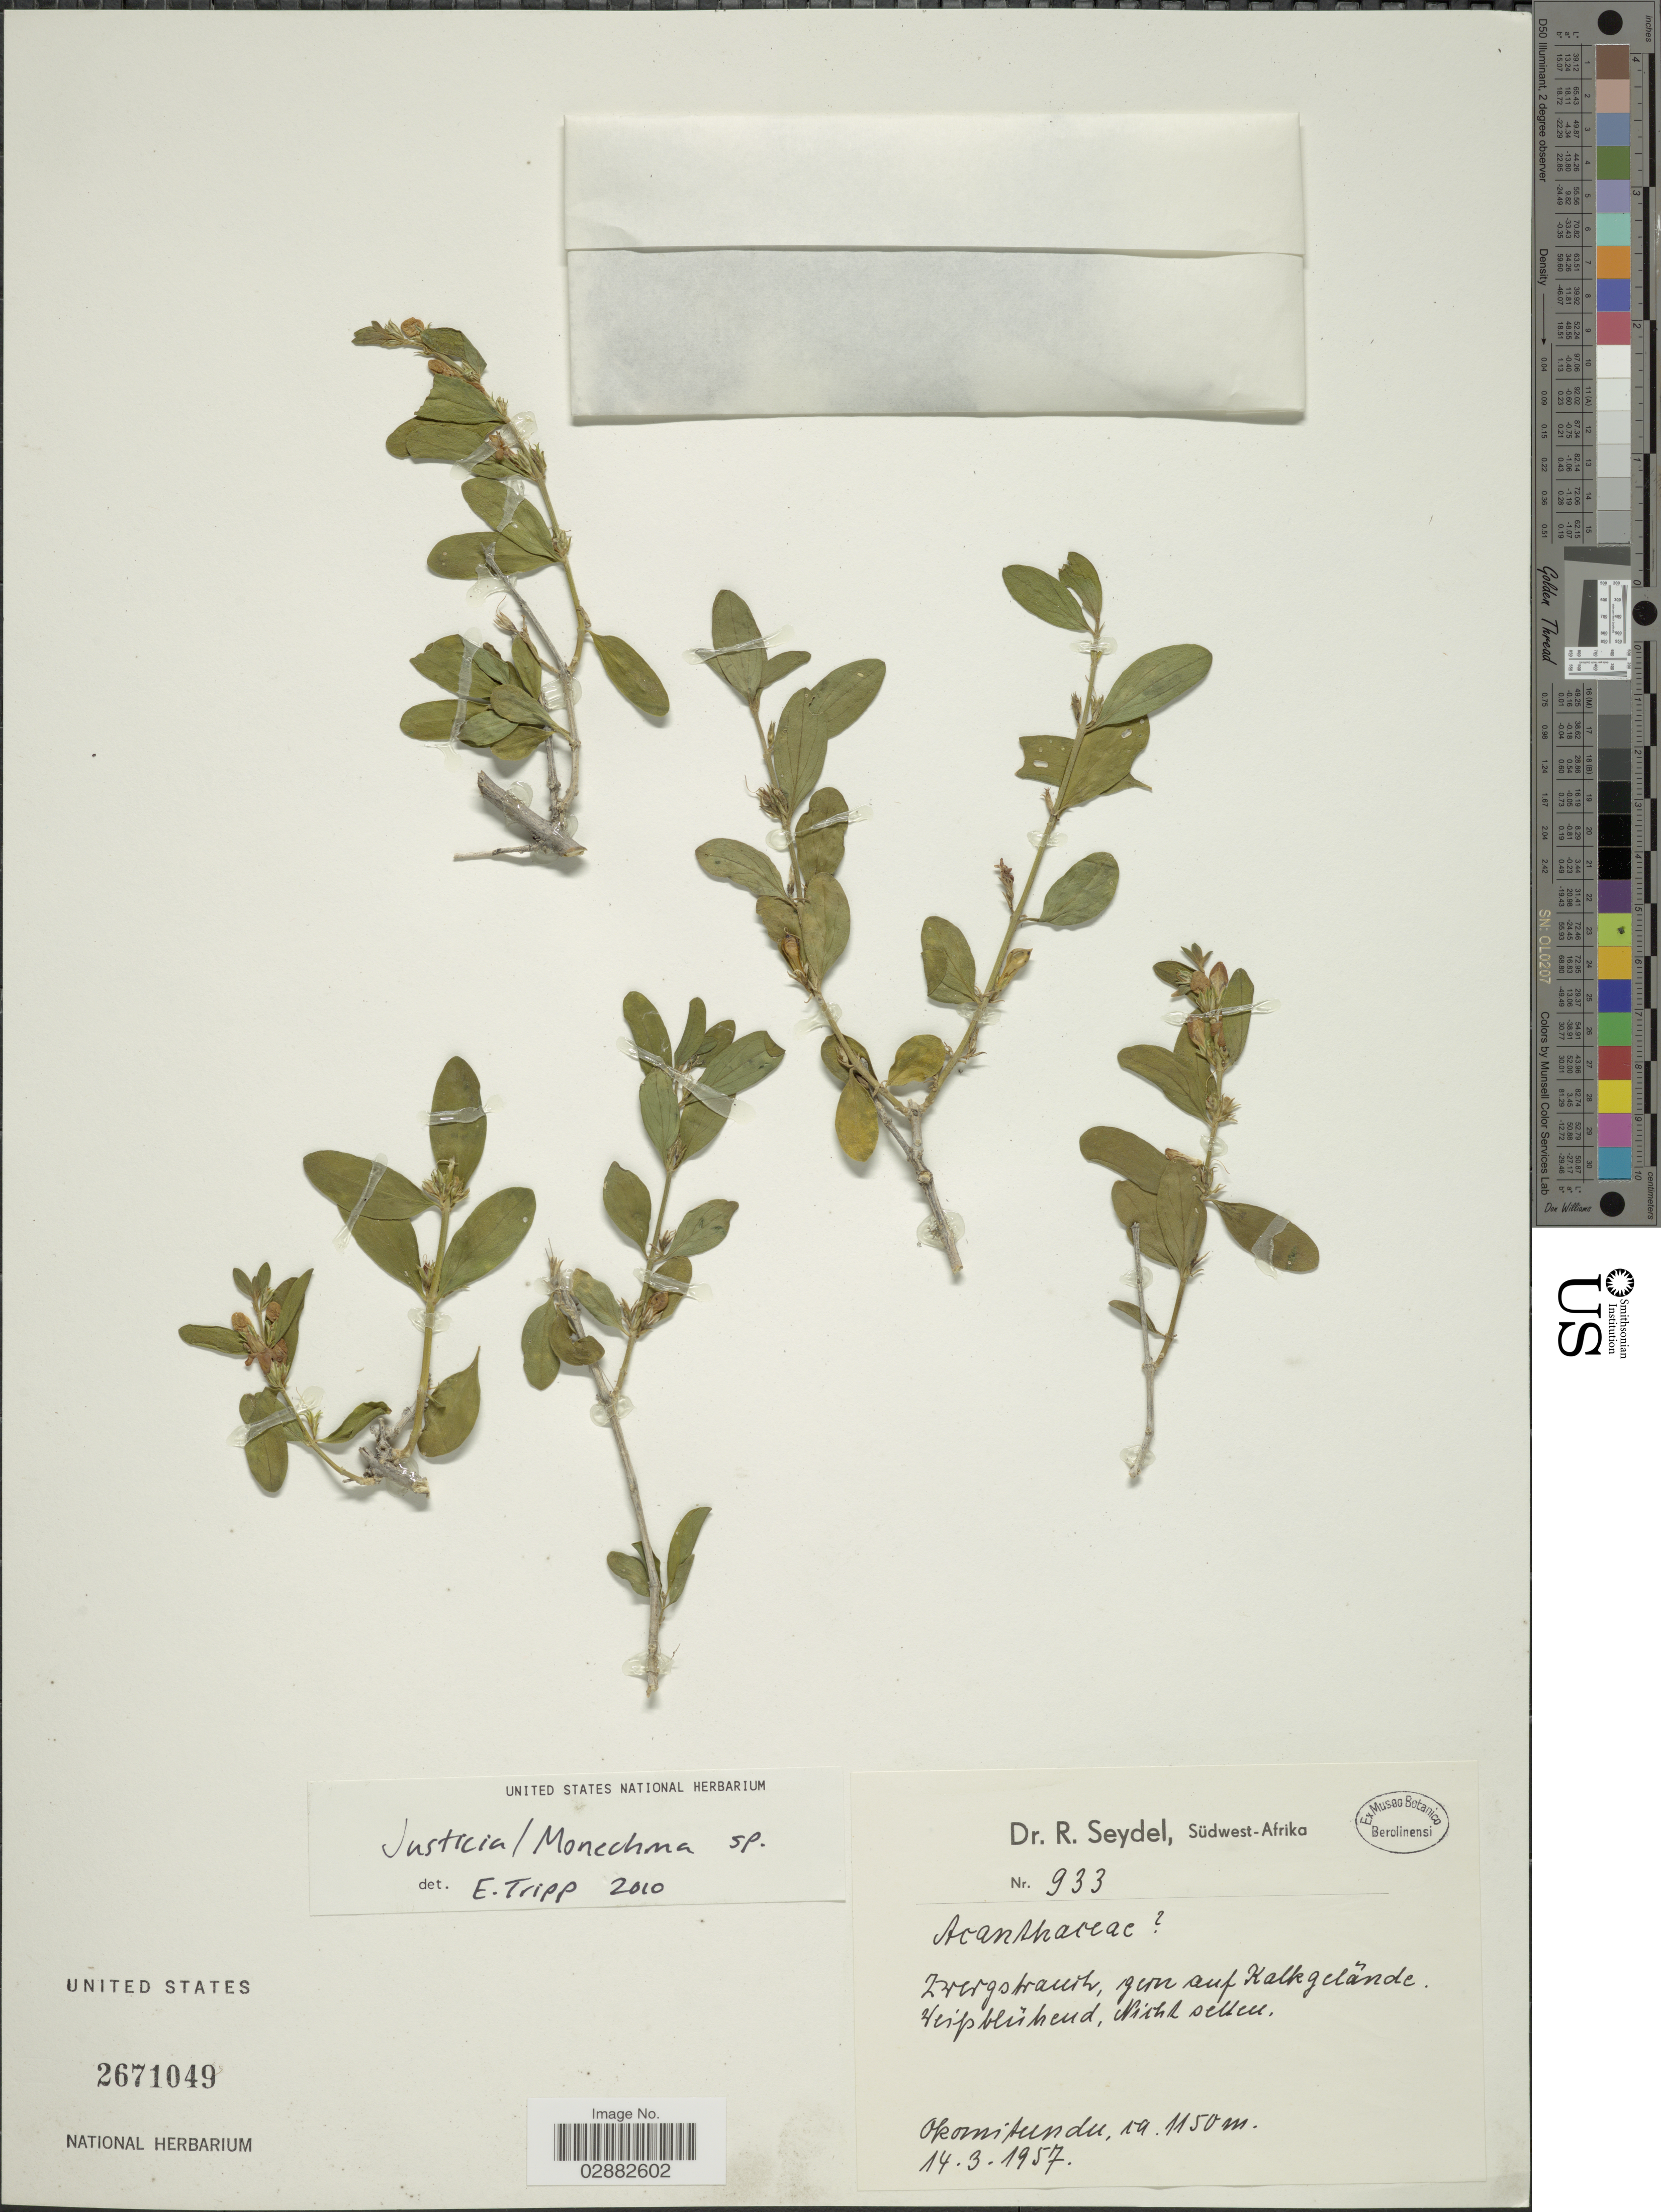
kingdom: Plantae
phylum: Tracheophyta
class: Magnoliopsida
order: Lamiales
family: Acanthaceae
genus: Justicia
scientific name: Justicia sp.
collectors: R. Seydel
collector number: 933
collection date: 1957-03-14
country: Namibia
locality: Okomitundu.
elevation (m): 1150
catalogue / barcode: US 2671049